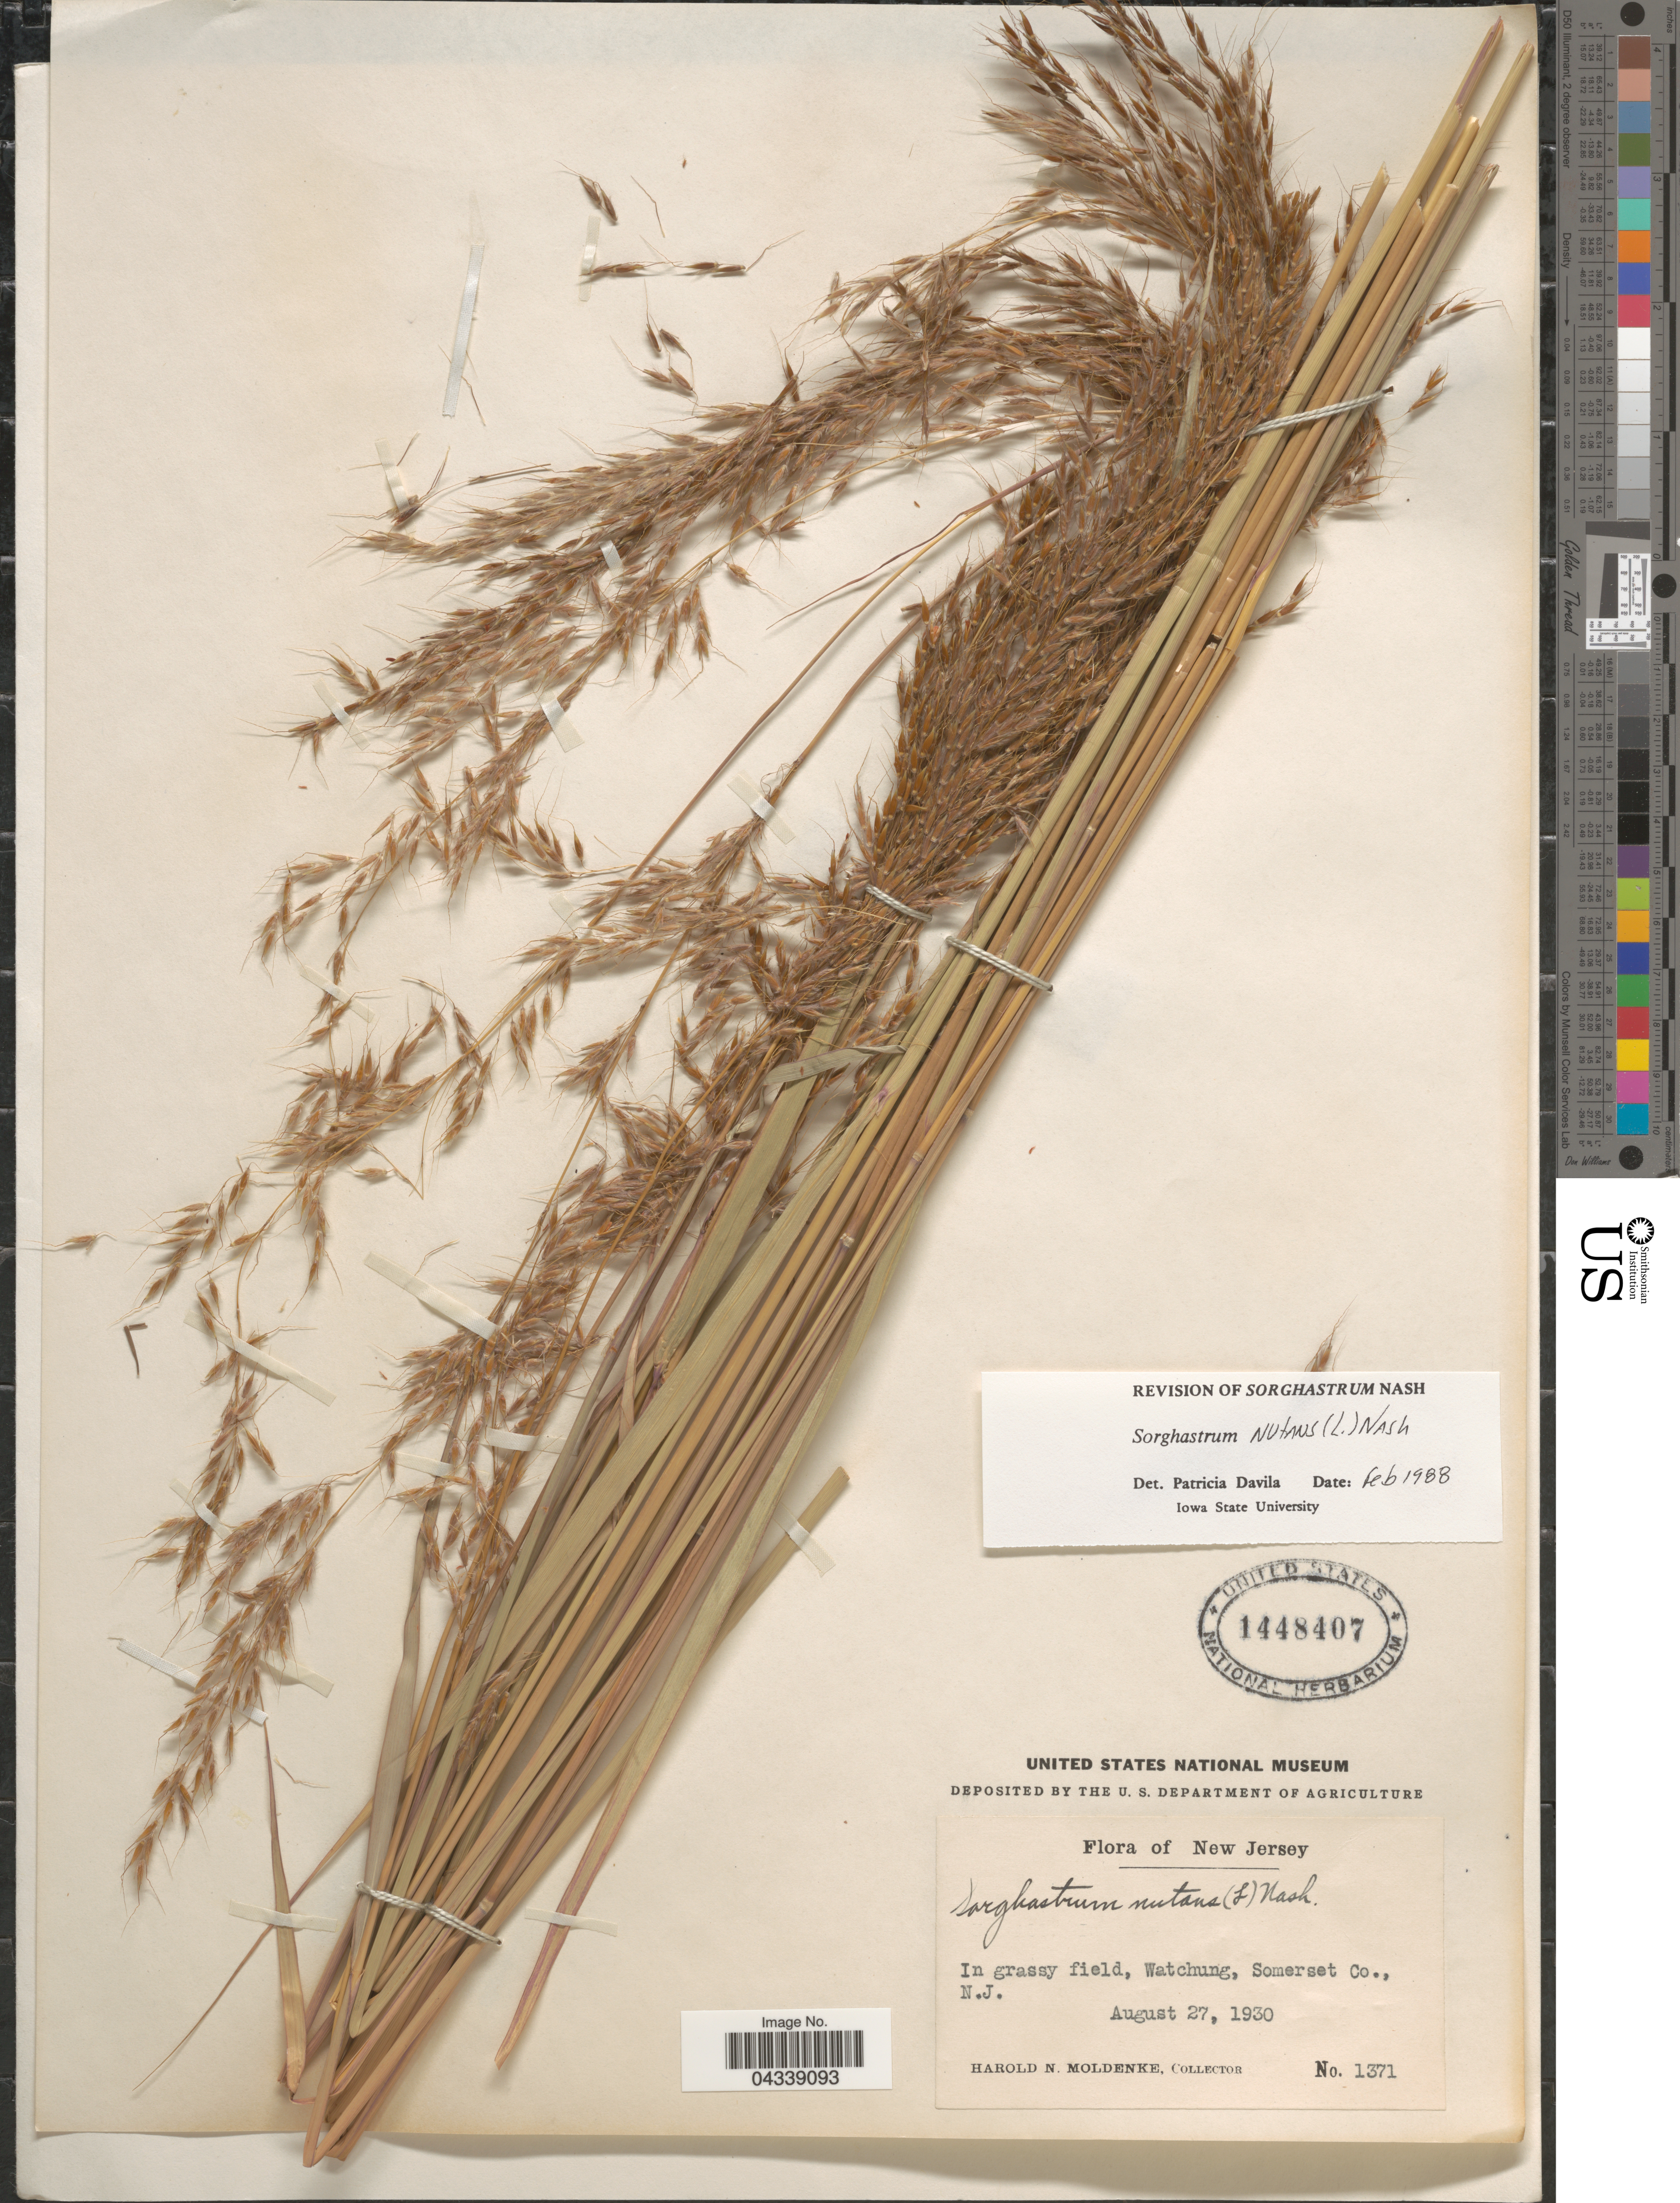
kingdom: Plantae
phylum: Tracheophyta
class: Liliopsida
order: Poales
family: Poaceae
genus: Sorghastrum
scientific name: Sorghastrum nutans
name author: (L.) Nash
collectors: H. N. Moldenke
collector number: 1371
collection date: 1930-08-27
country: United States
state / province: New Jersey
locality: In grassy field, Watchung, Somerset Co.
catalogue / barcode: US 1448407